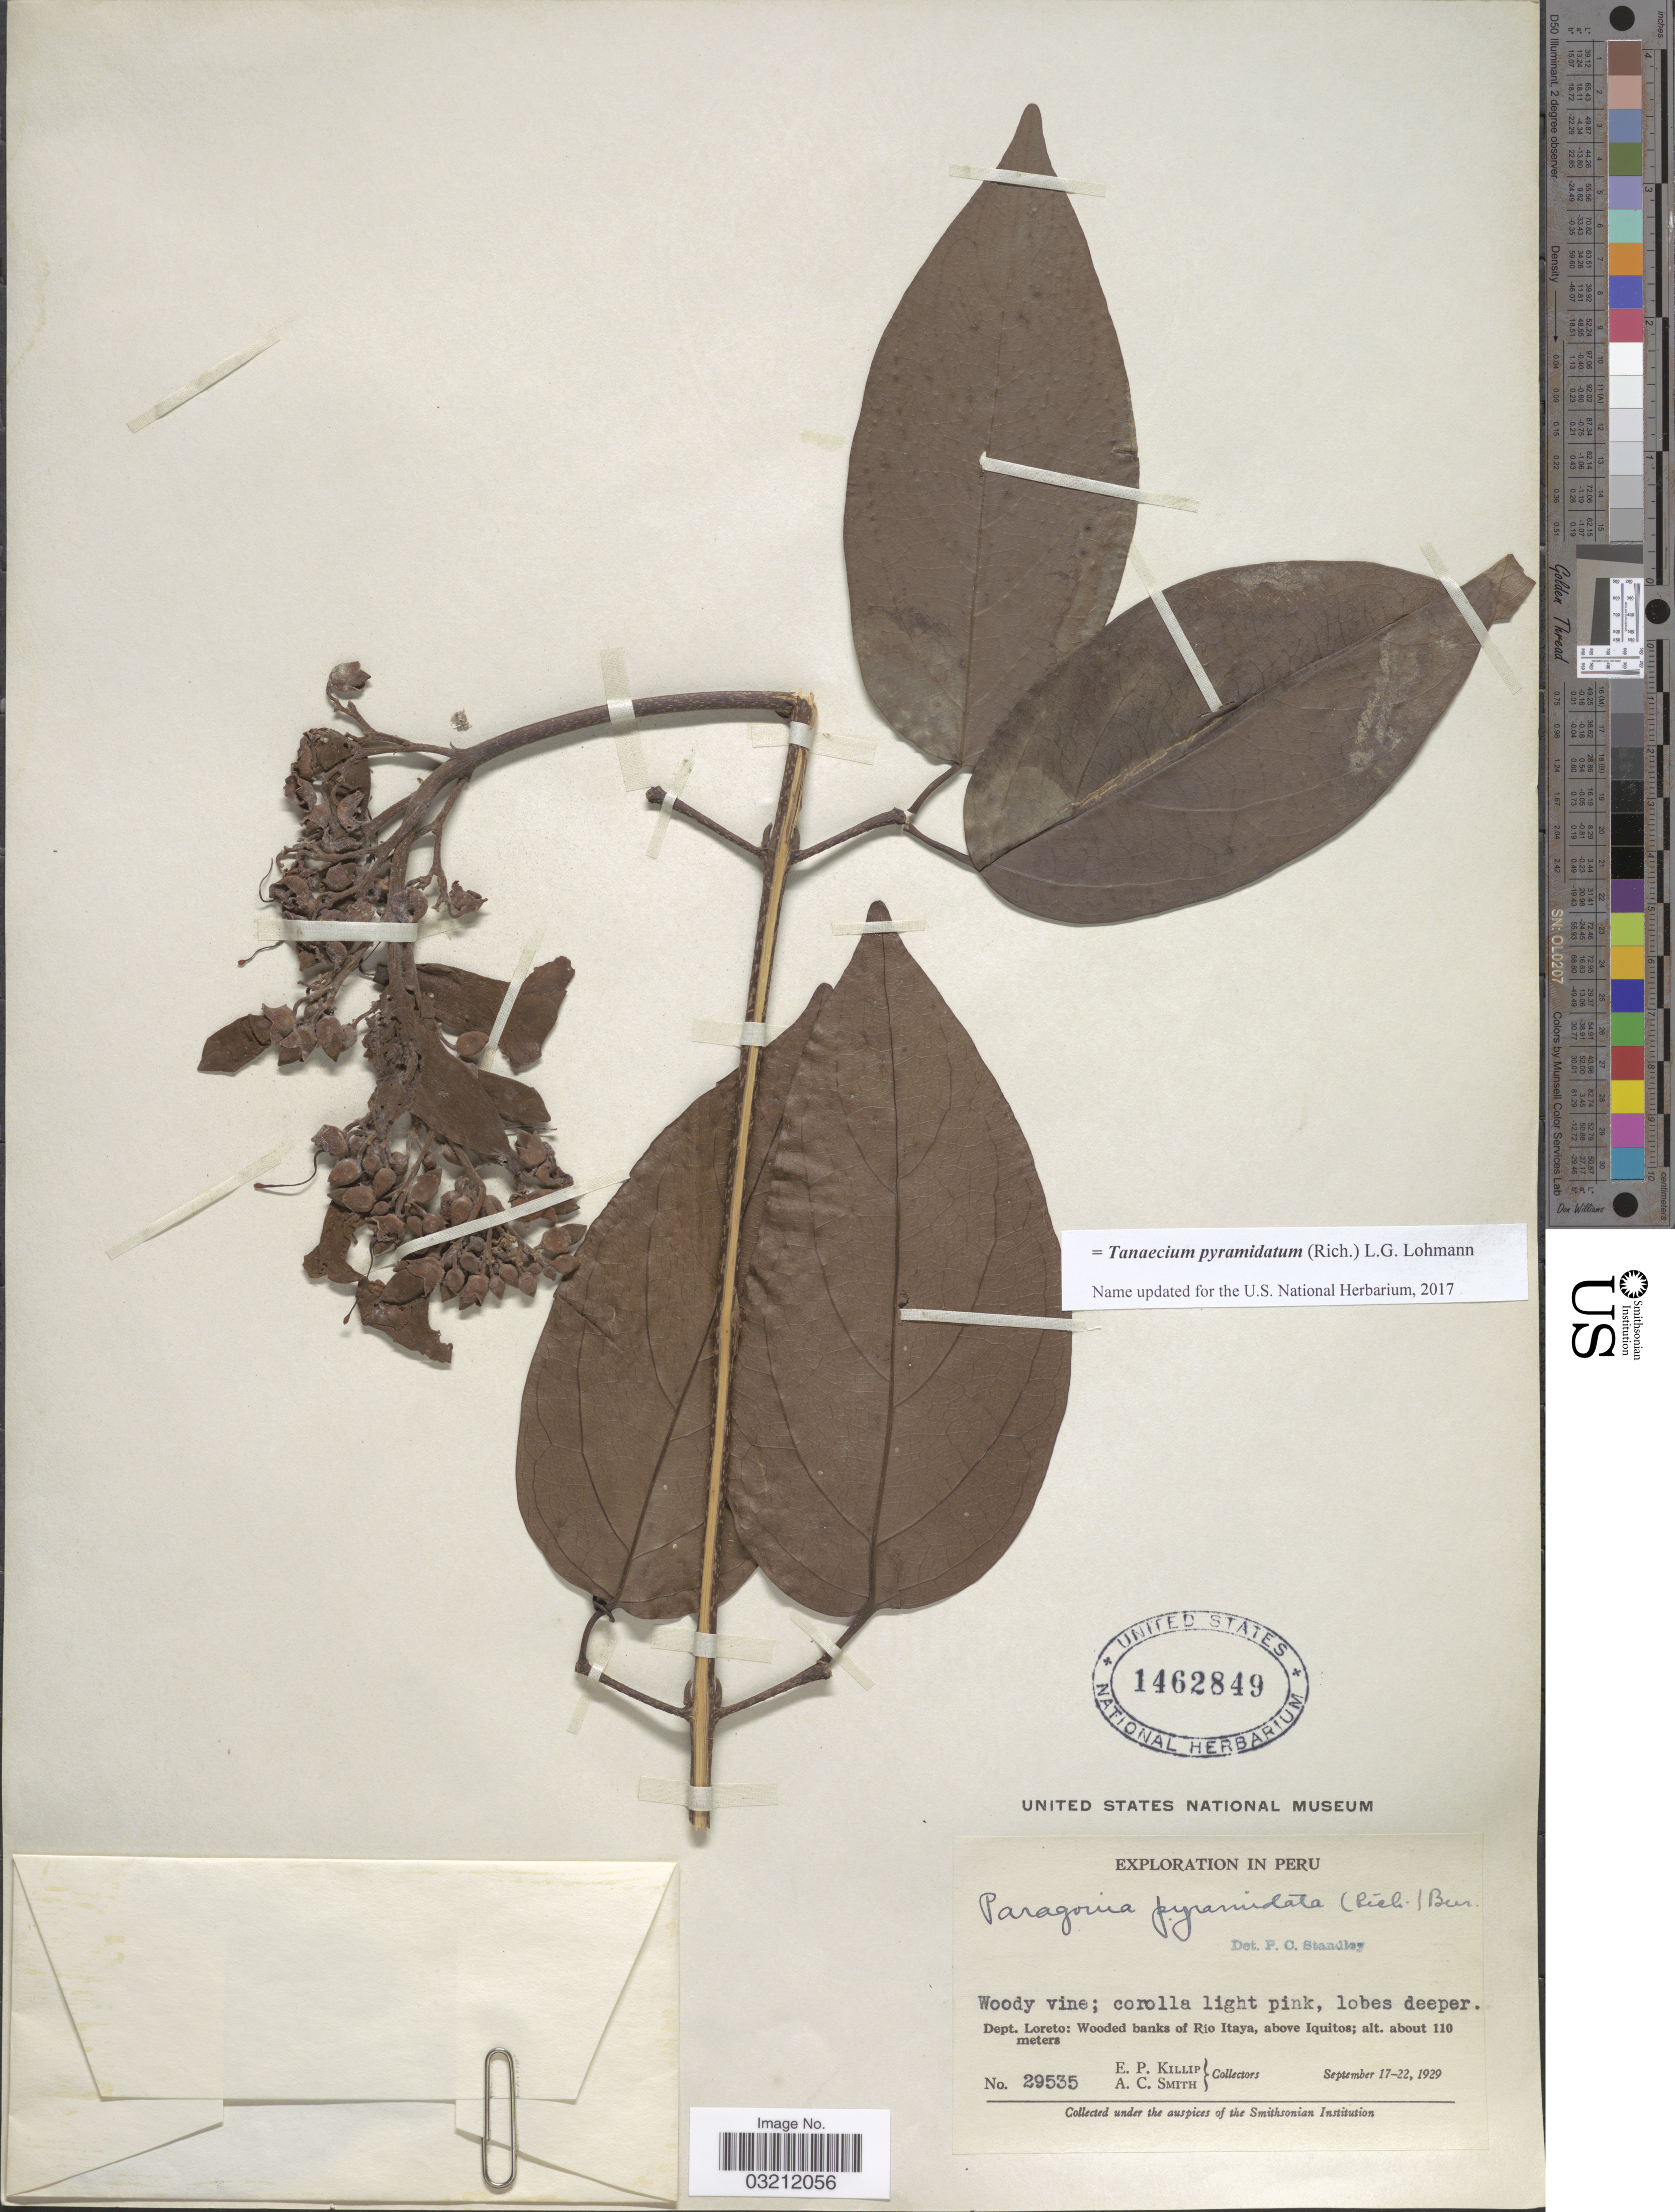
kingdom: Plantae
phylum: Tracheophyta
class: Magnoliopsida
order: Lamiales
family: Bignoniaceae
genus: Tanaecium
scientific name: Tanaecium pyramidatum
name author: (Rich.) L.G. Lohmann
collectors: E. P. Killip & A. C. Smith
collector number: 29535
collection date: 1929-09-17/1929-09-22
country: Peru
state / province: Loreto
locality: Dept. Loreto: Wooded banks of Río Itaya, above Iquitos.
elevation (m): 110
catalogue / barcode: US 1462849